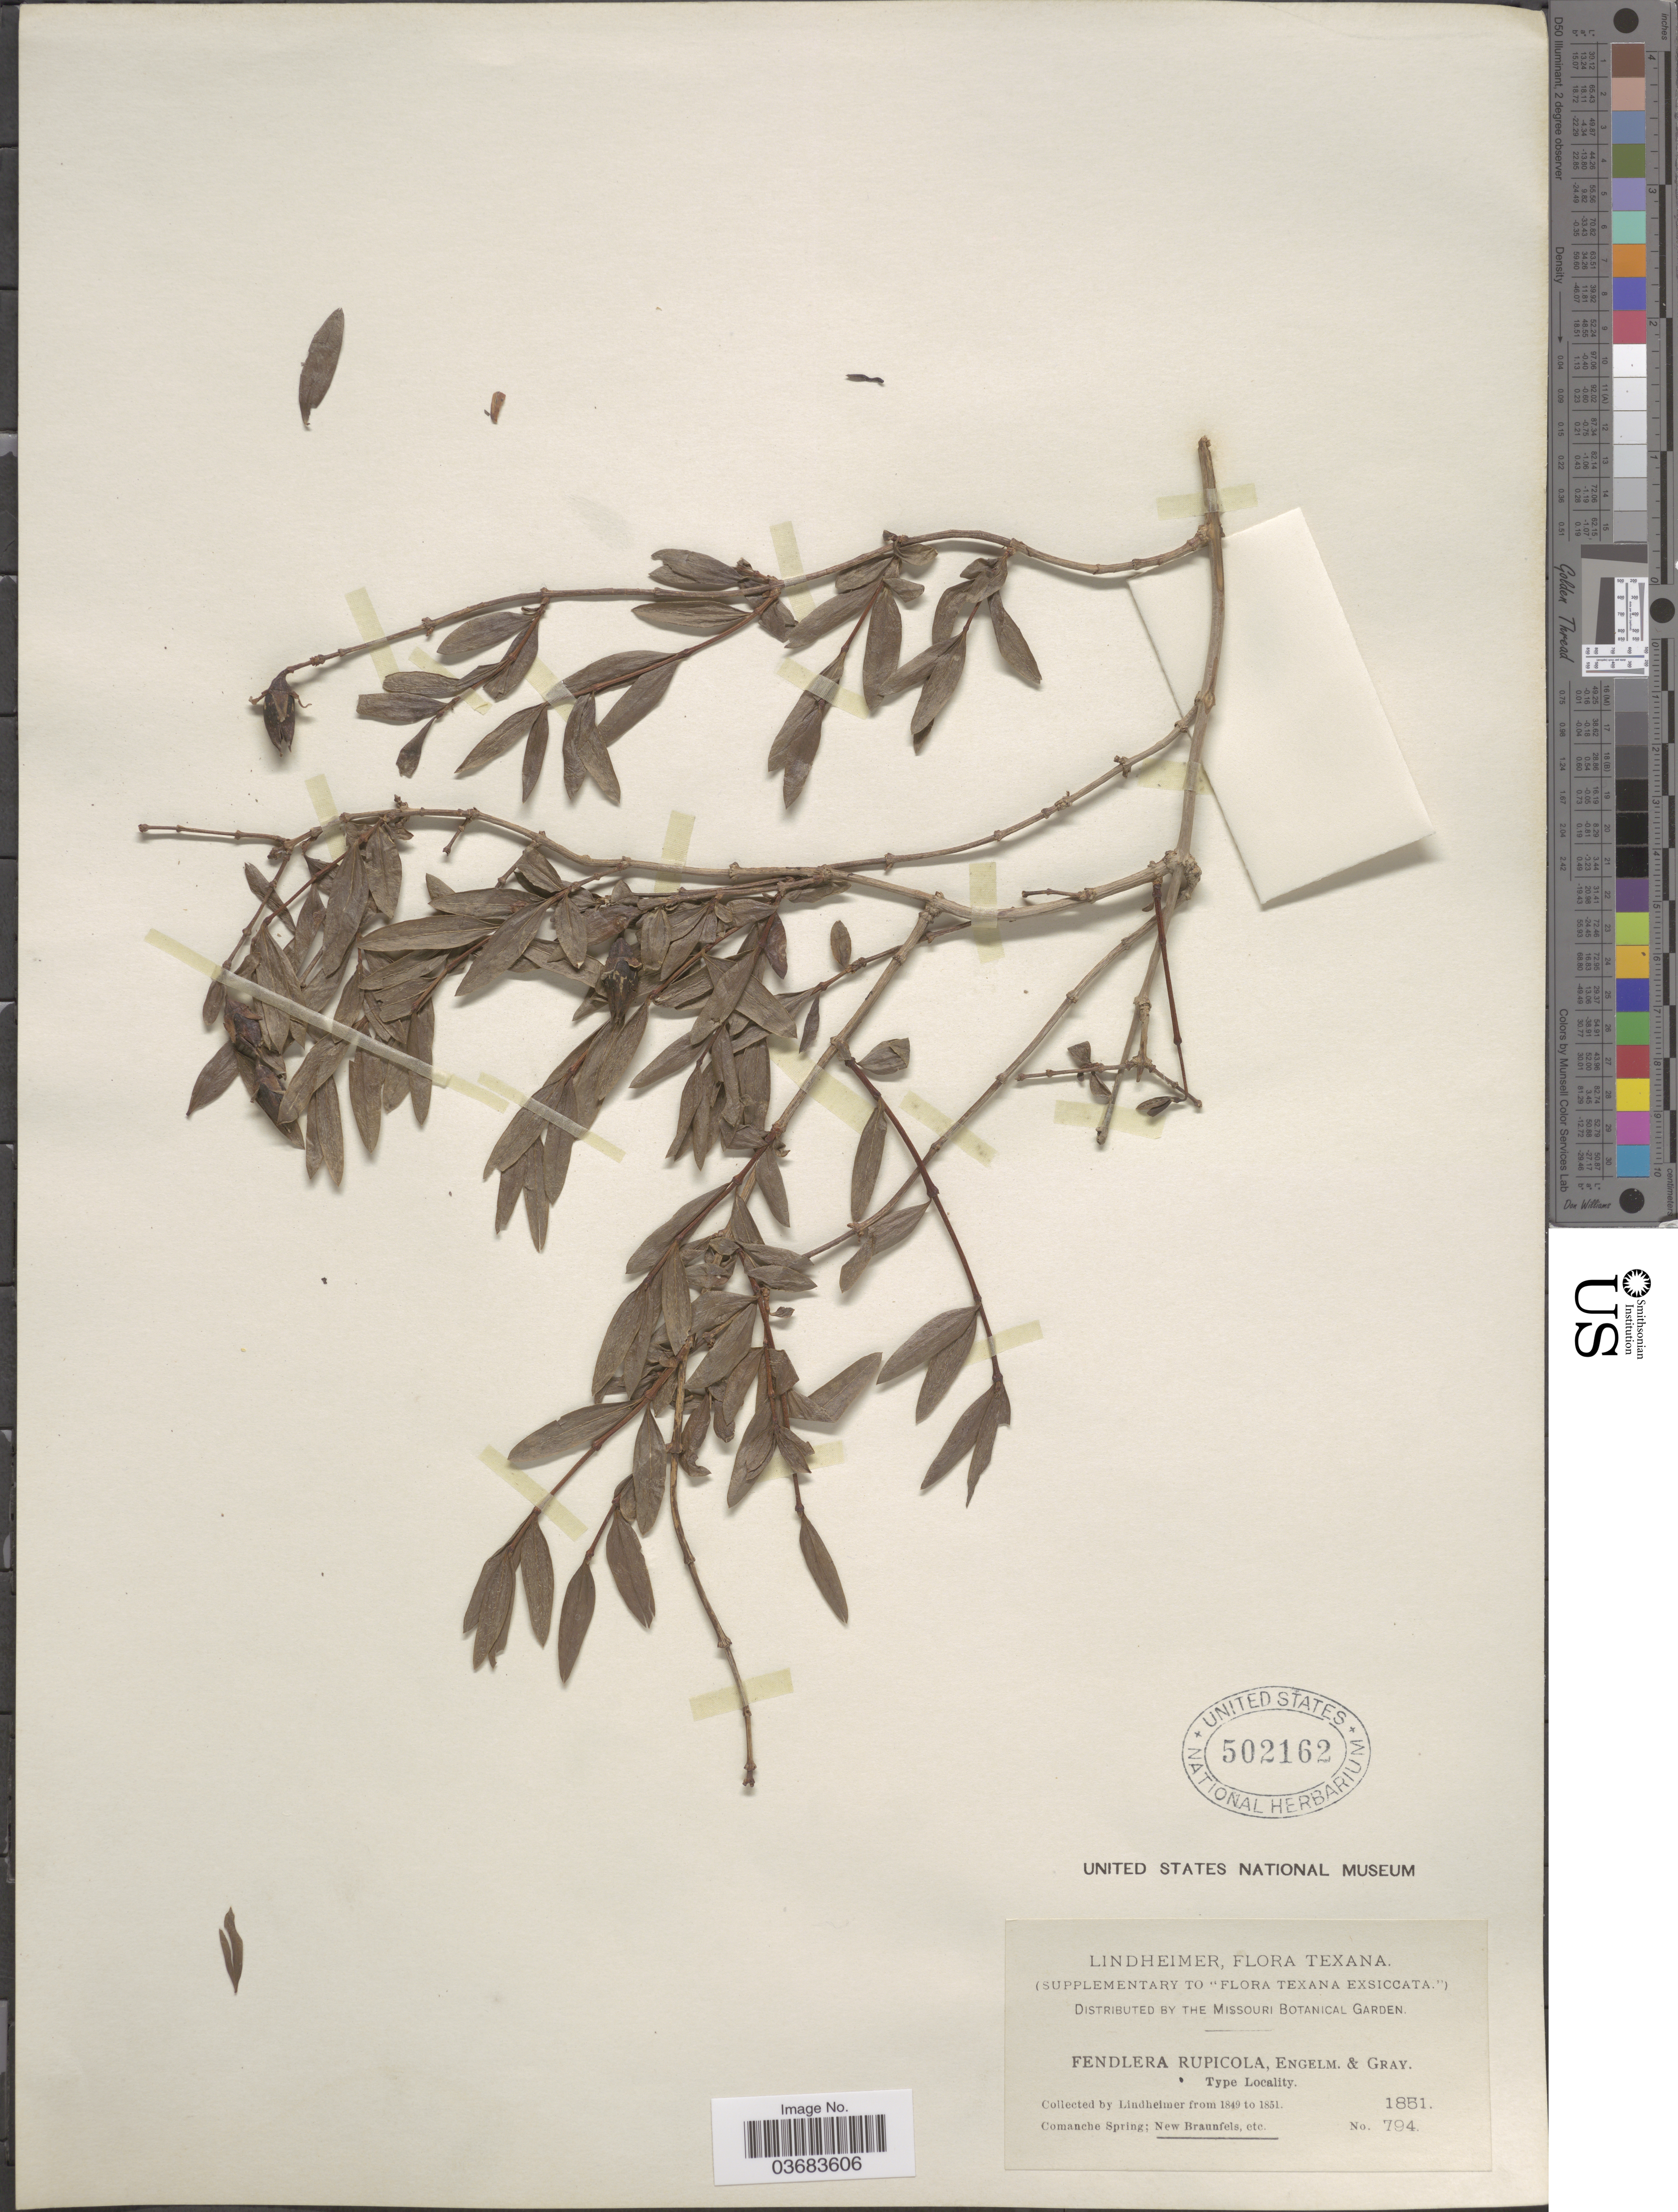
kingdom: Plantae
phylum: Tracheophyta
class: Magnoliopsida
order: Cornales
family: Hydrangeaceae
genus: Fendlera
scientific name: Fendlera rupicola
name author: Englem. & A. Gray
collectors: -. Lindheimer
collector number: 794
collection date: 1851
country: United States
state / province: Texas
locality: Comanche Spring: New Braunfels, etc.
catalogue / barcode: US 502162